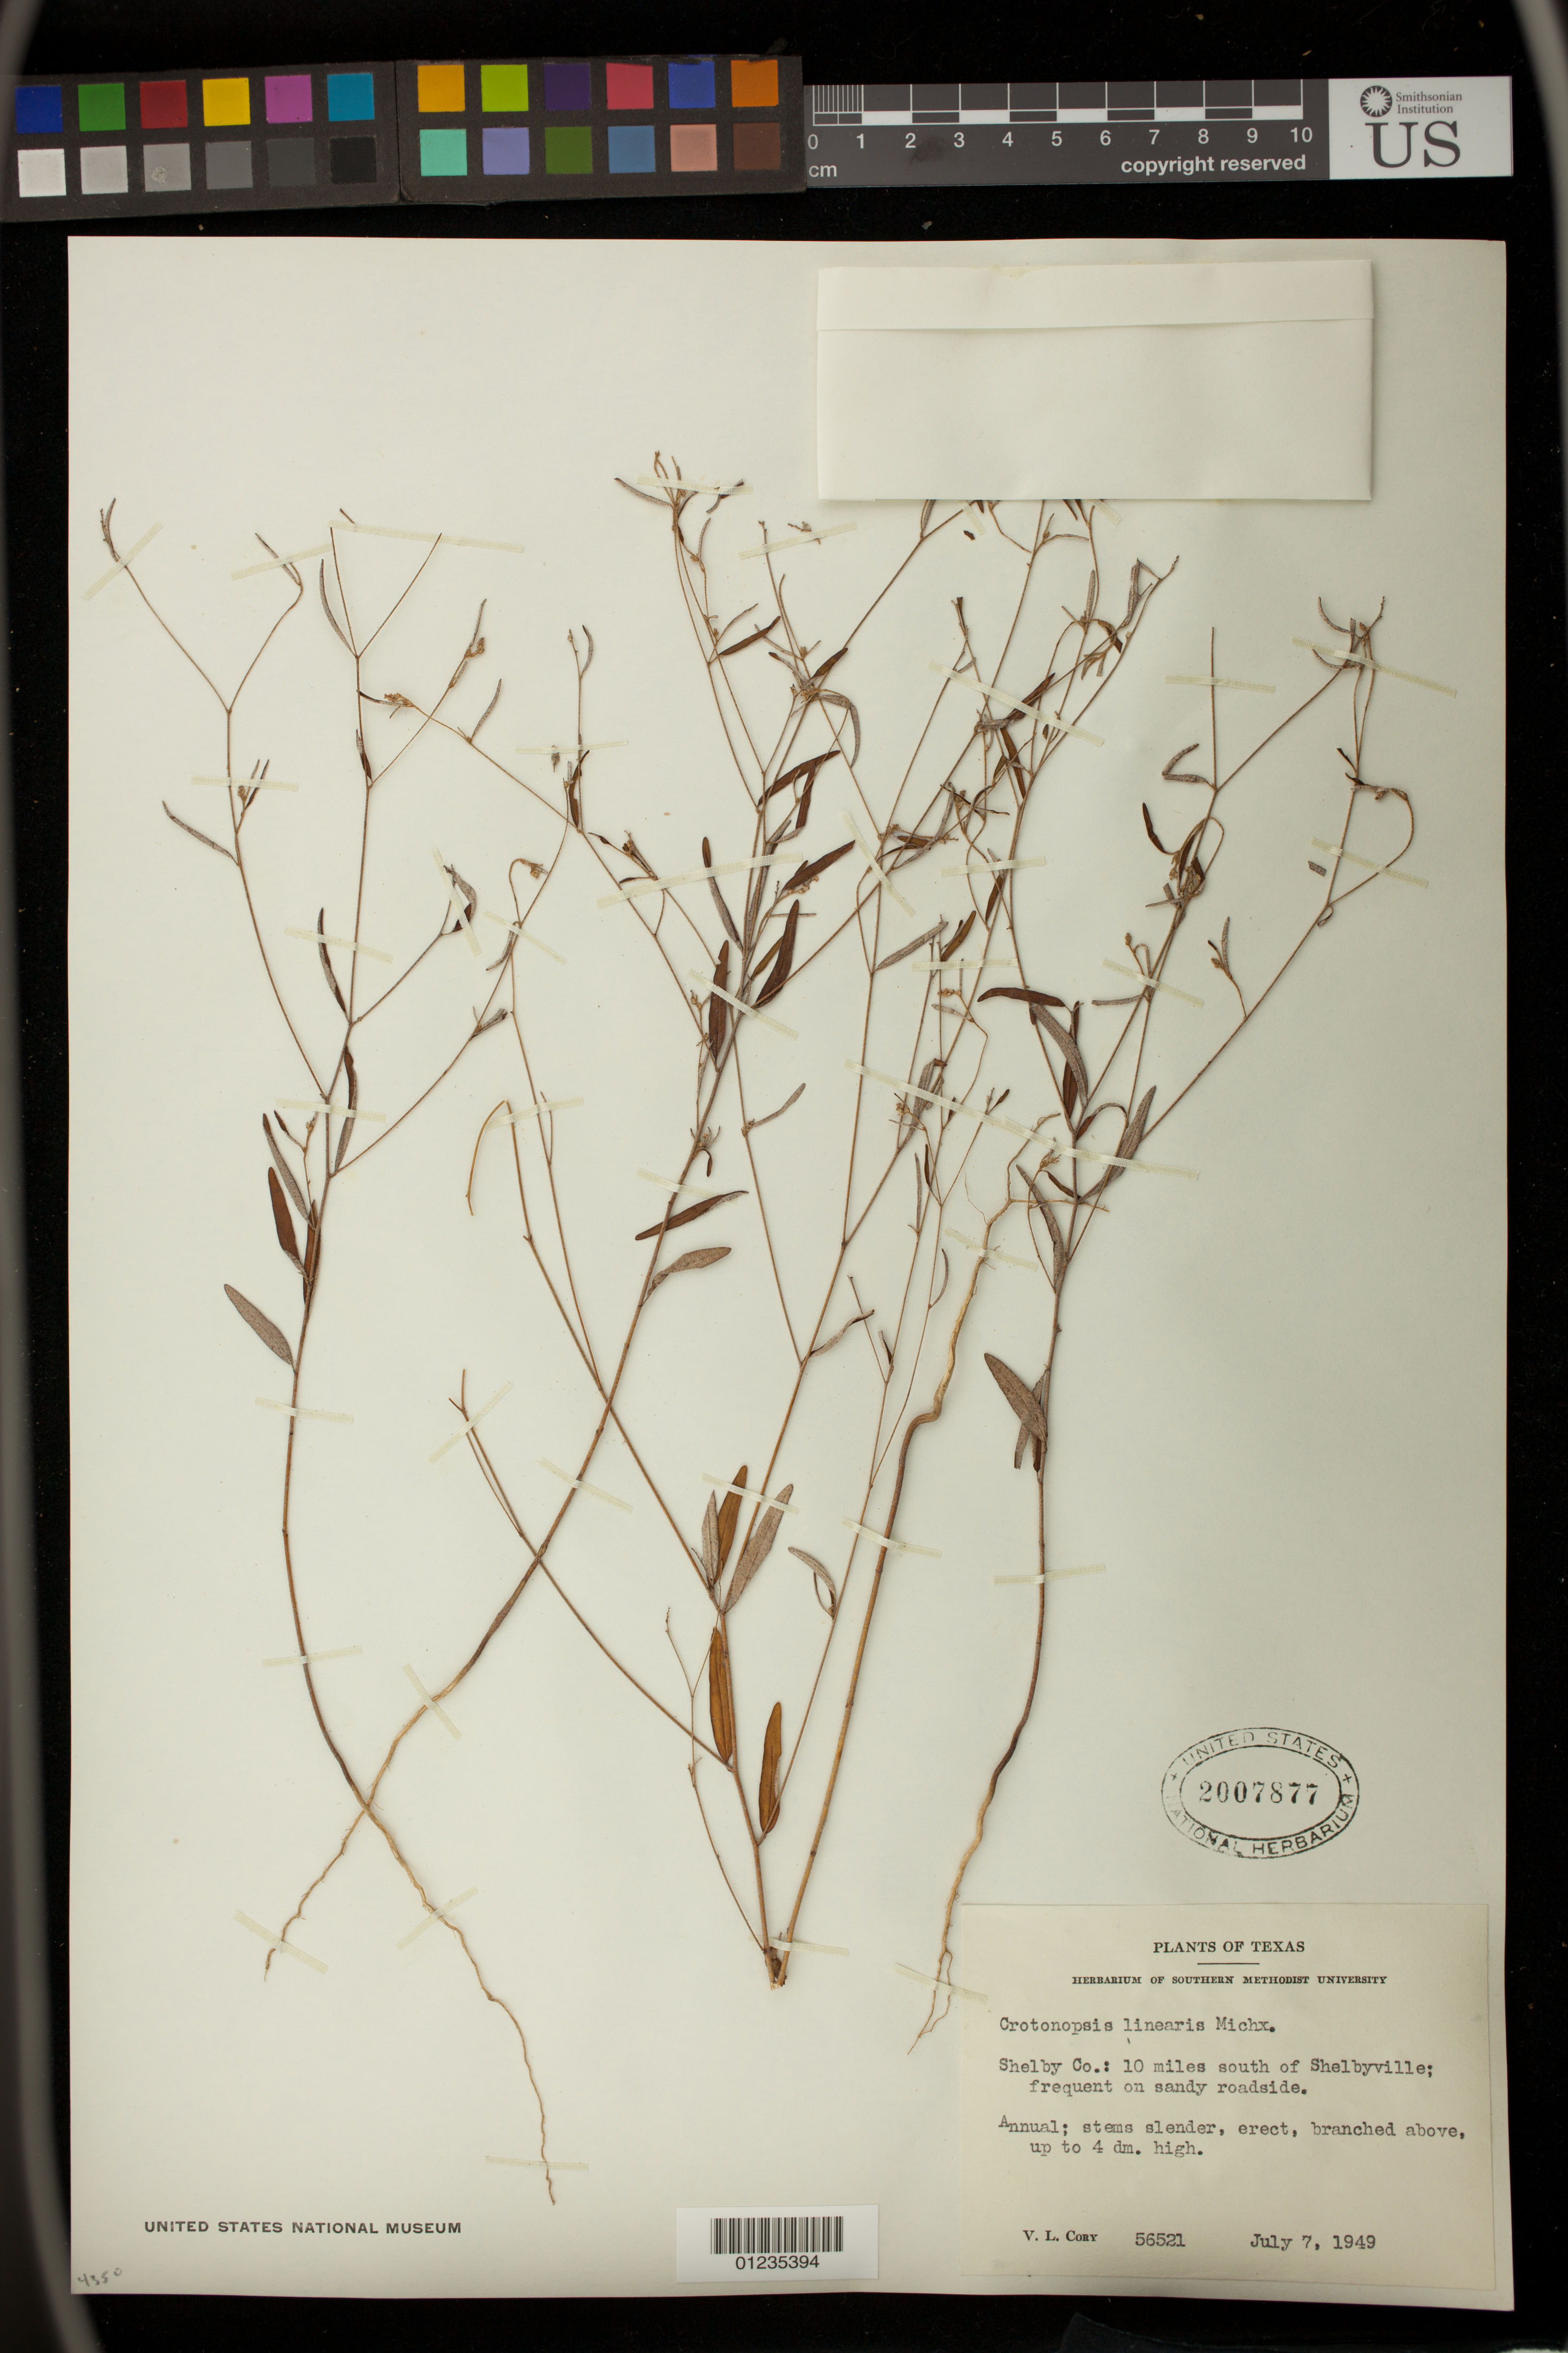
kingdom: Plantae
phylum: Tracheophyta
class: Magnoliopsida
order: Malpighiales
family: Euphorbiaceae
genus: Crotonopsis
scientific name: Crotonopsis linearis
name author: Michx.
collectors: V. Cory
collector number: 56521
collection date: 1949-07-07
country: United States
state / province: Texas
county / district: Shelby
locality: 10 miles south of Shelbyville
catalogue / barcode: US 2007877